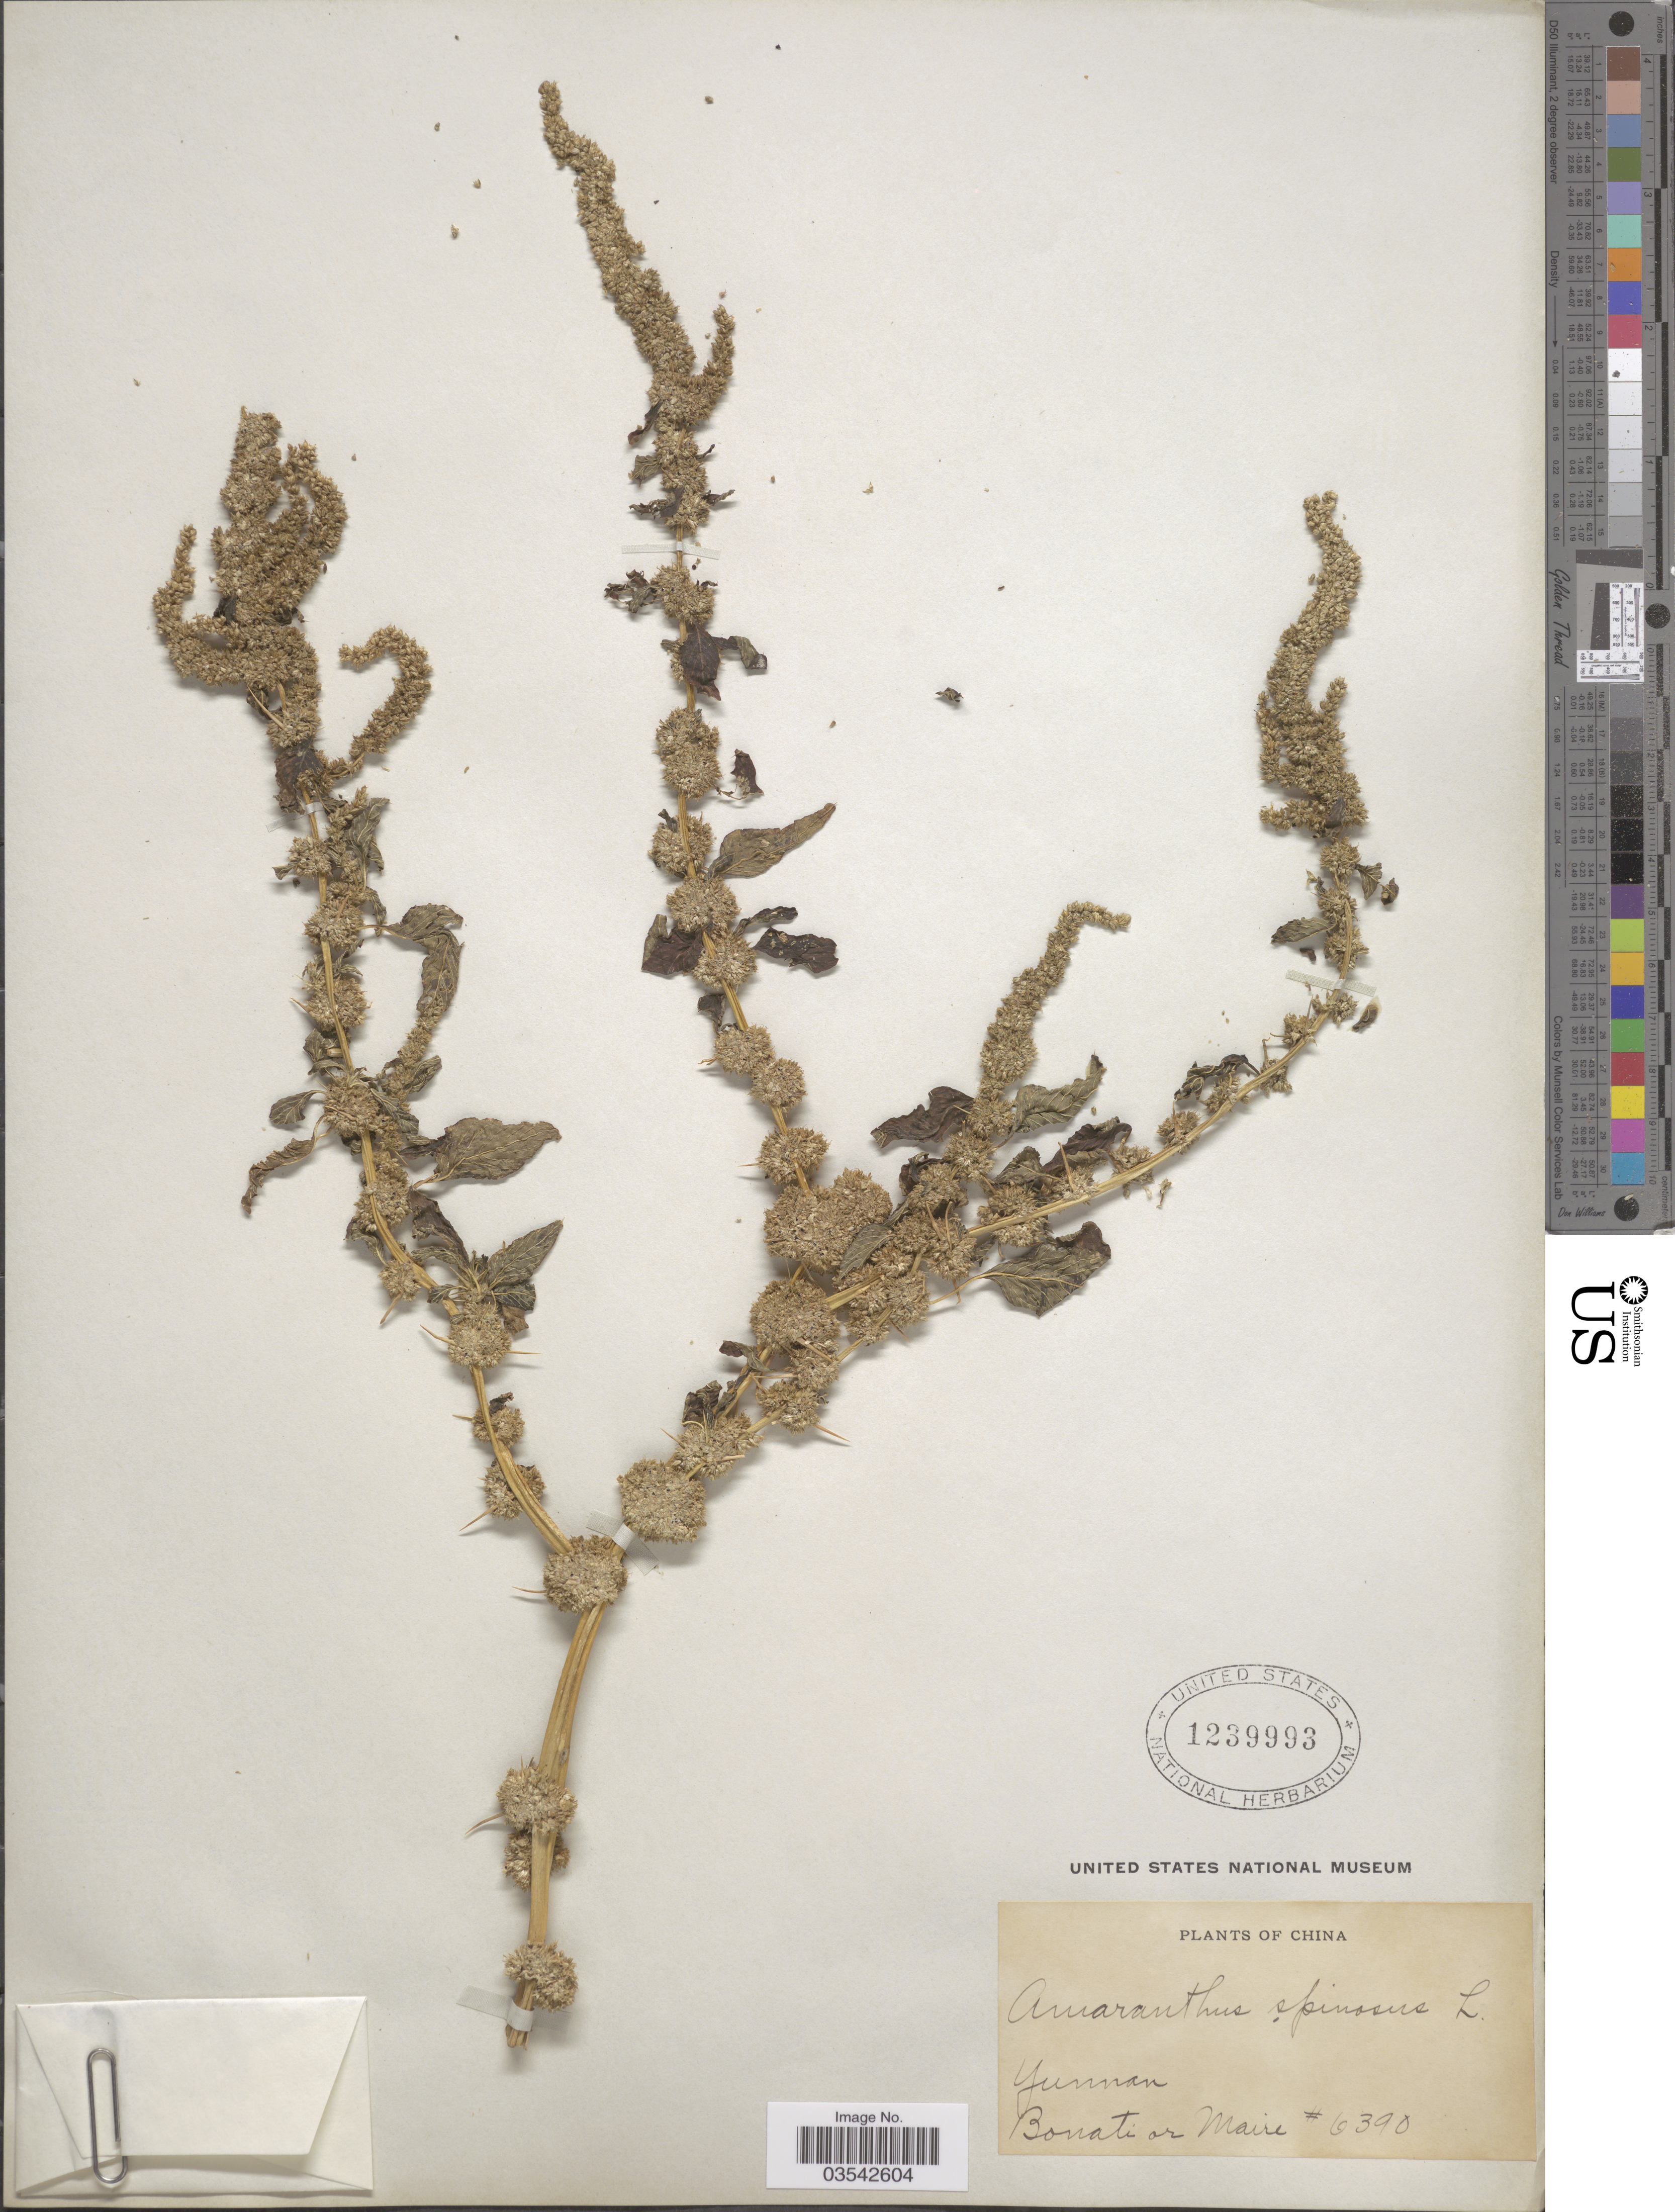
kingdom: Plantae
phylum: Tracheophyta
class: Magnoliopsida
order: Caryophyllales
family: Amaranthaceae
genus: Amaranthus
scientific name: Amaranthus spinosus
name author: L.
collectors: B. Maire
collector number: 6390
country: China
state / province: Yunnan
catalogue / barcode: US 1239993